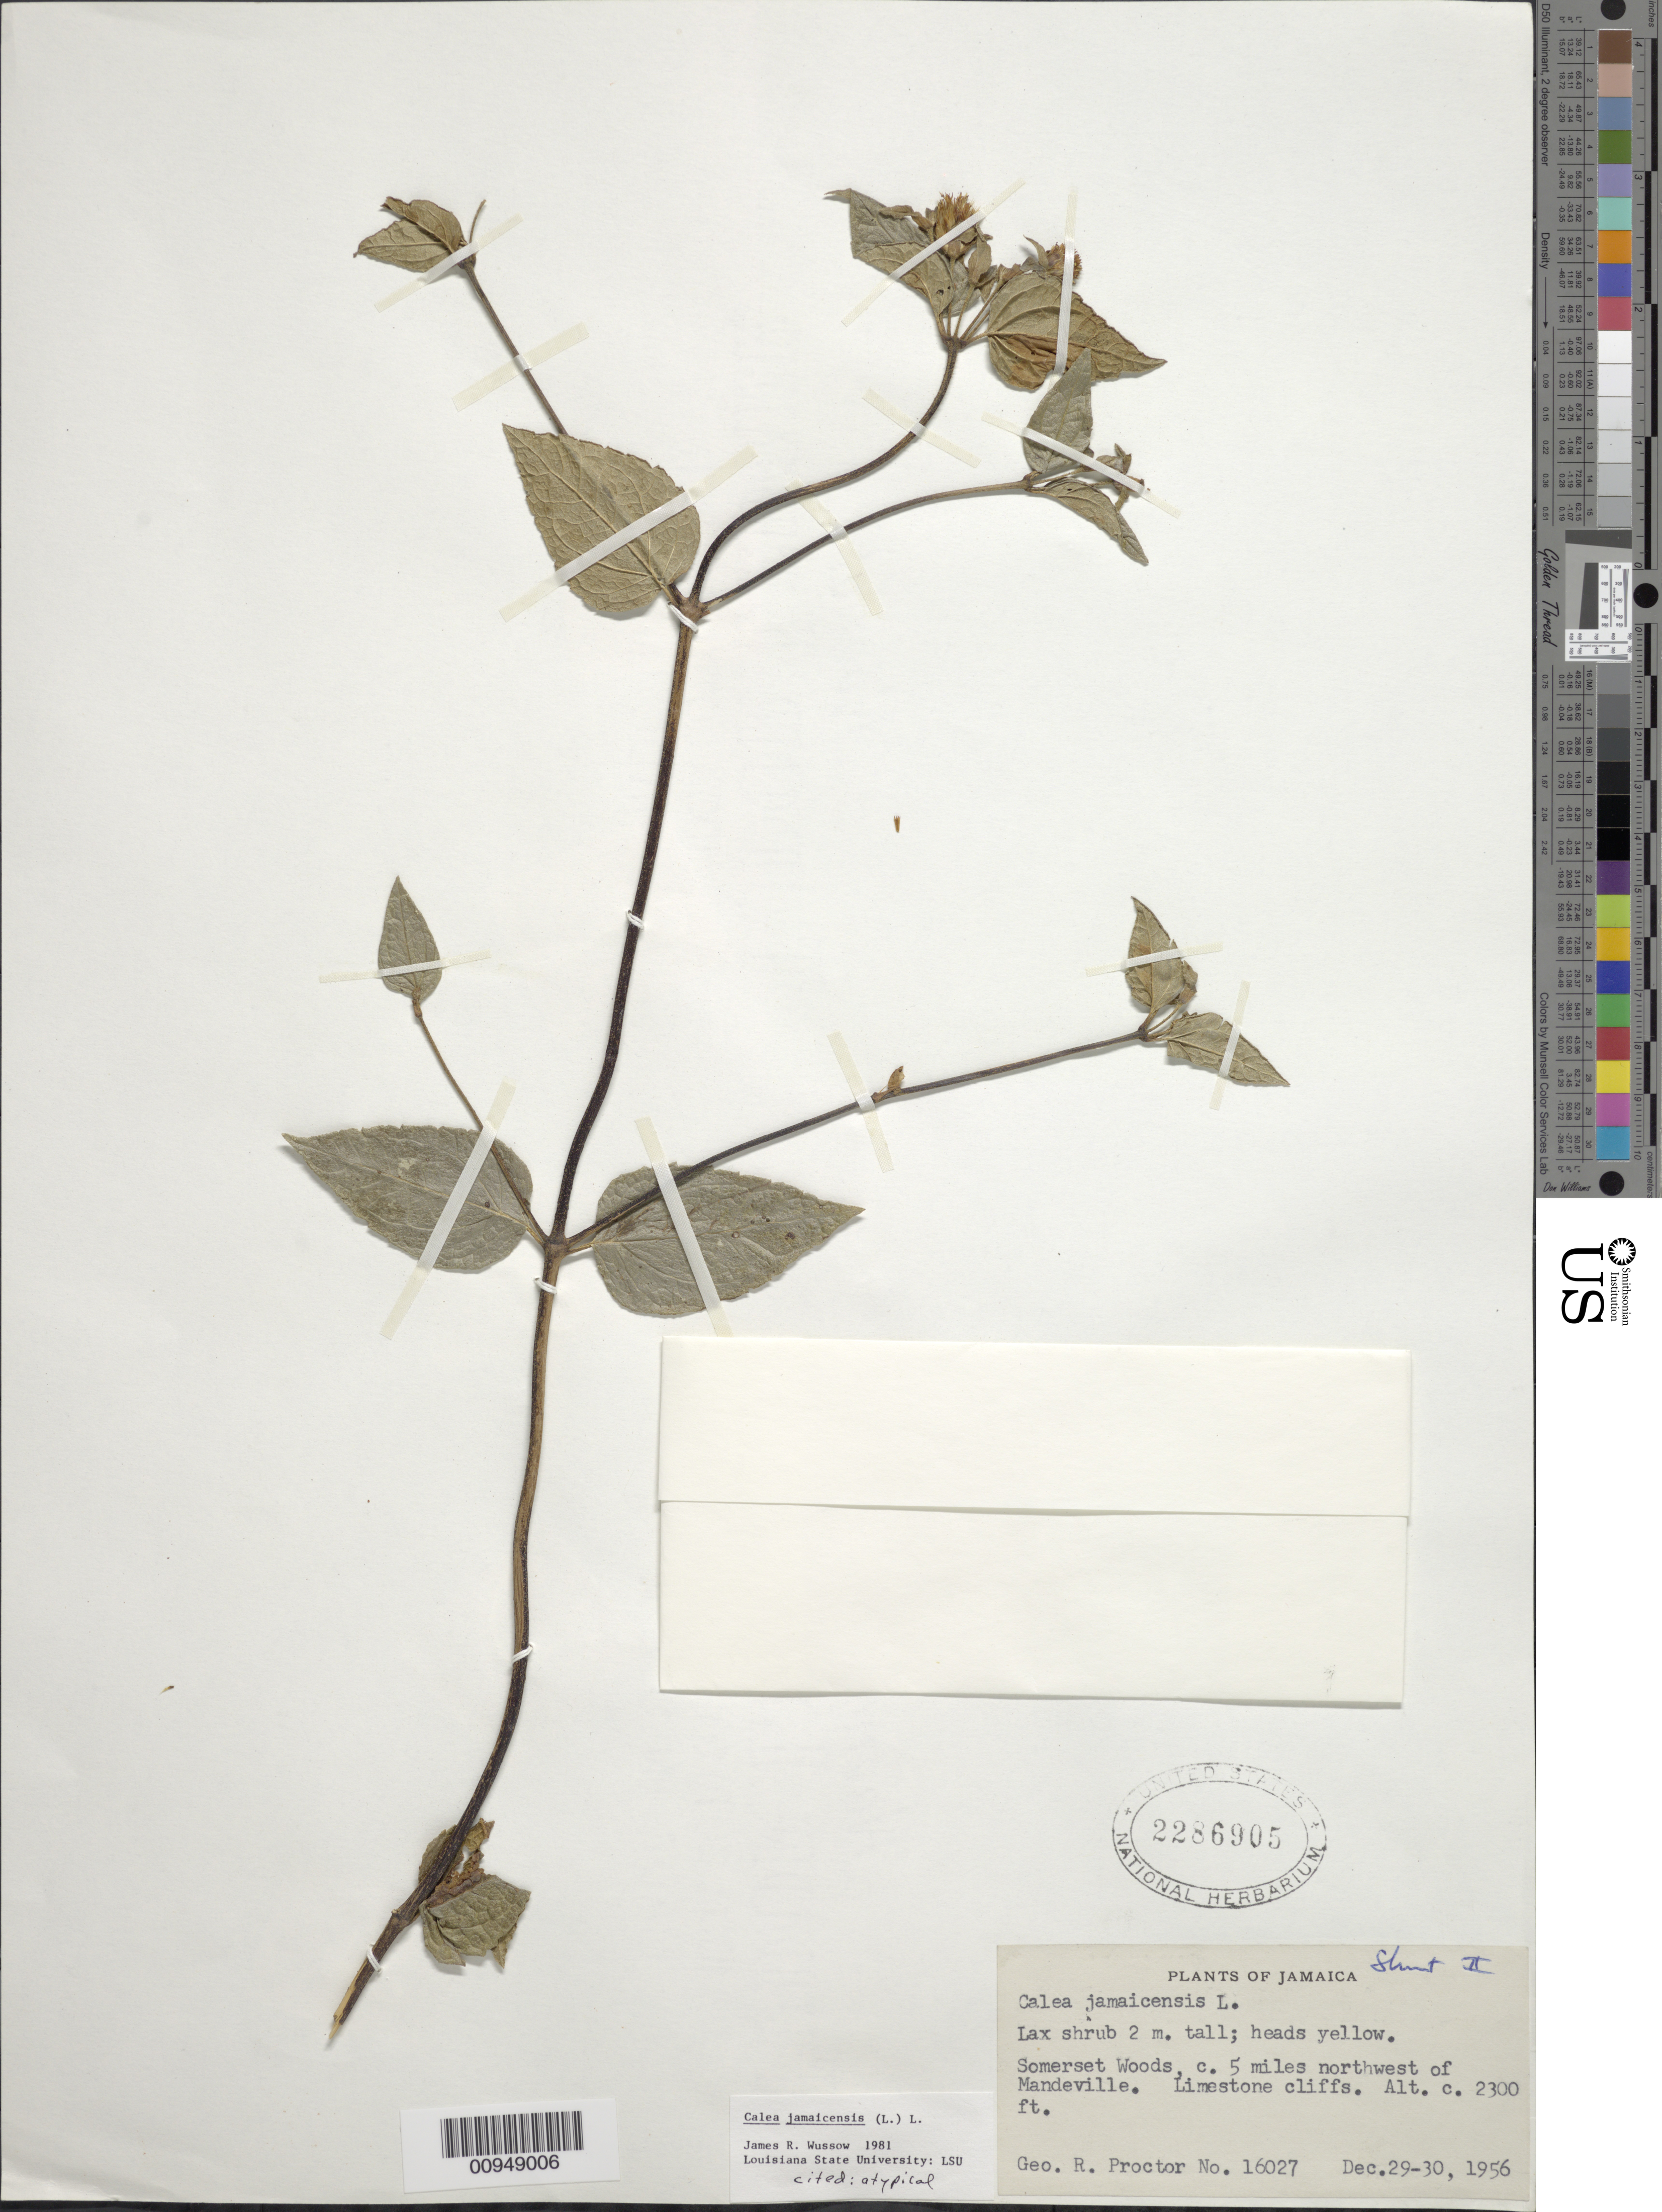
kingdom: Plantae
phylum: Tracheophyta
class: Magnoliopsida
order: Asterales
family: Asteraceae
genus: Calea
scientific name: Calea jamaicensis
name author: (L.) L.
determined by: Wussow, J. R.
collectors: G. R. Proctor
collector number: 16027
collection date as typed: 29 Dec 1956 to 30 Dec 1956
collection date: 1956-12-29/1956-12-30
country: Jamaica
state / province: Manchester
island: Jamaica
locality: Cliffs, Somerset Woods, c. 5 mi NW of Mandeville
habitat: Limestone cliffs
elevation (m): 701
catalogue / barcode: US 2286905